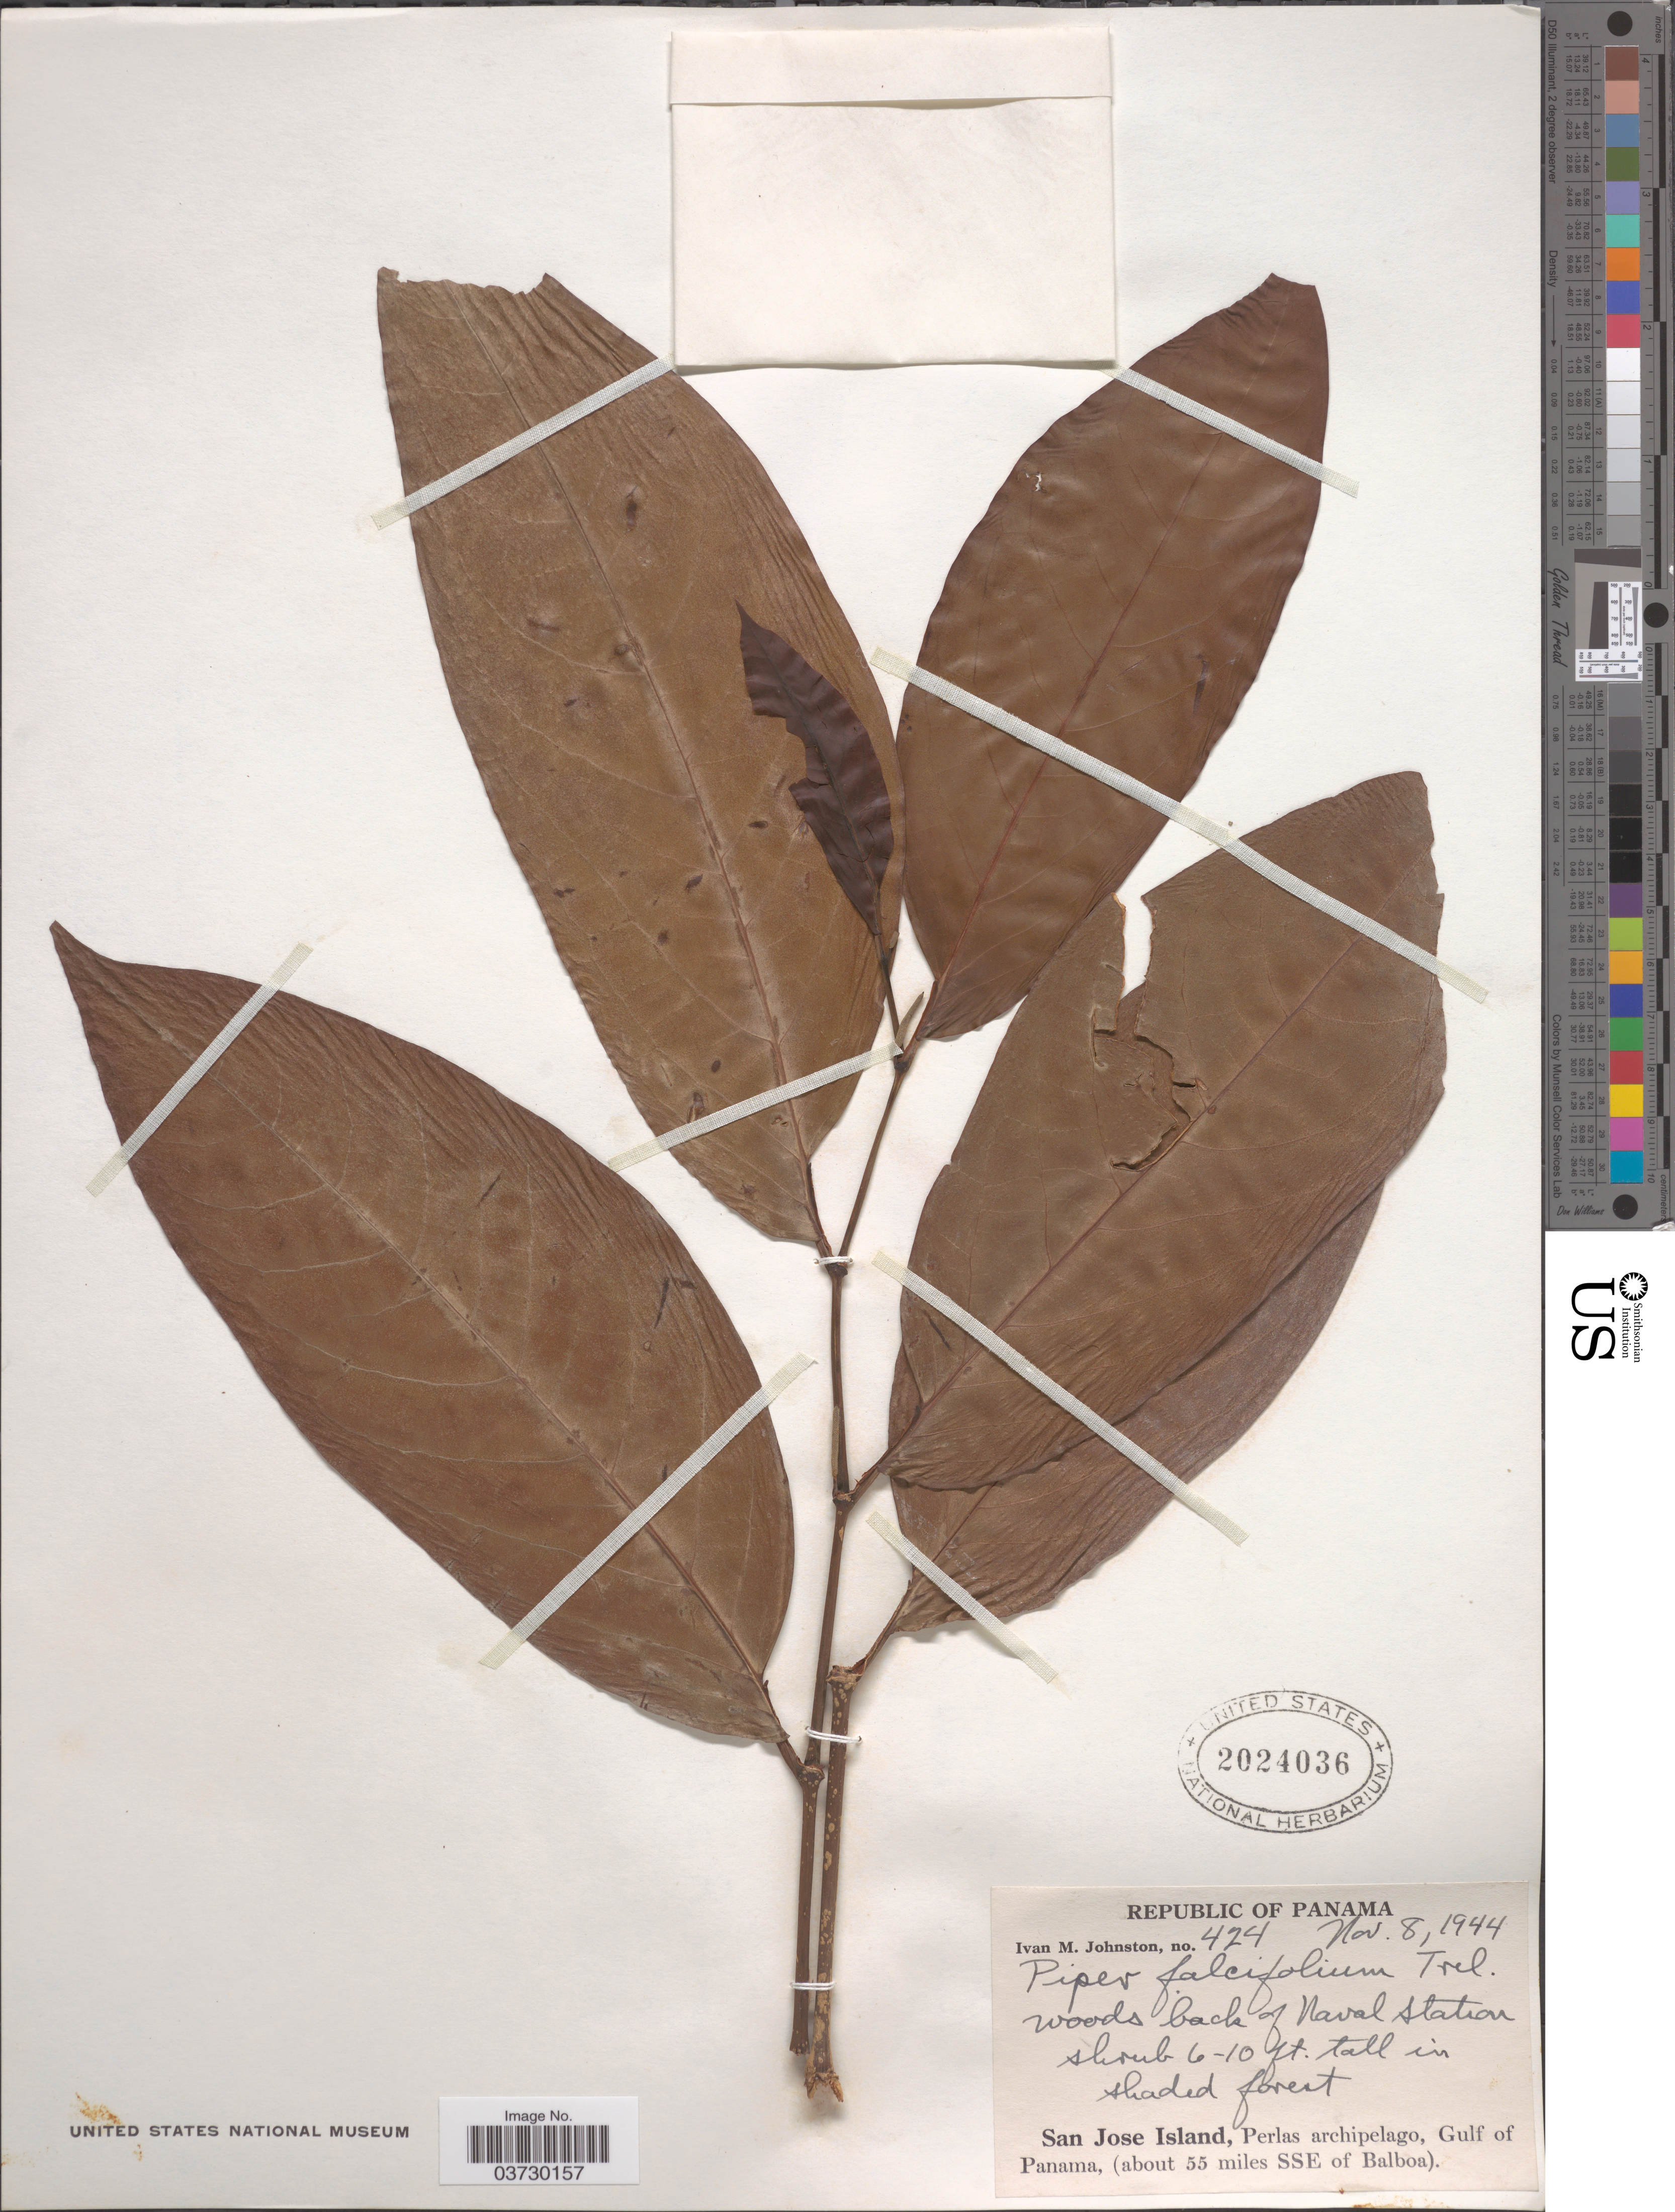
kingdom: Plantae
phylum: Tracheophyta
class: Magnoliopsida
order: Piperales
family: Piperaceae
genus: Piper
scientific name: Piper falcifolium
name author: Trel.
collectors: I.M. Johnston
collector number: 424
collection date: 1944-11-08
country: Panama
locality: Woods back of Naval Station. San Jose Island, Perlas archipelago, Gulf of Panama, (about 55 miles SSE of Balboa).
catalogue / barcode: US 2024036